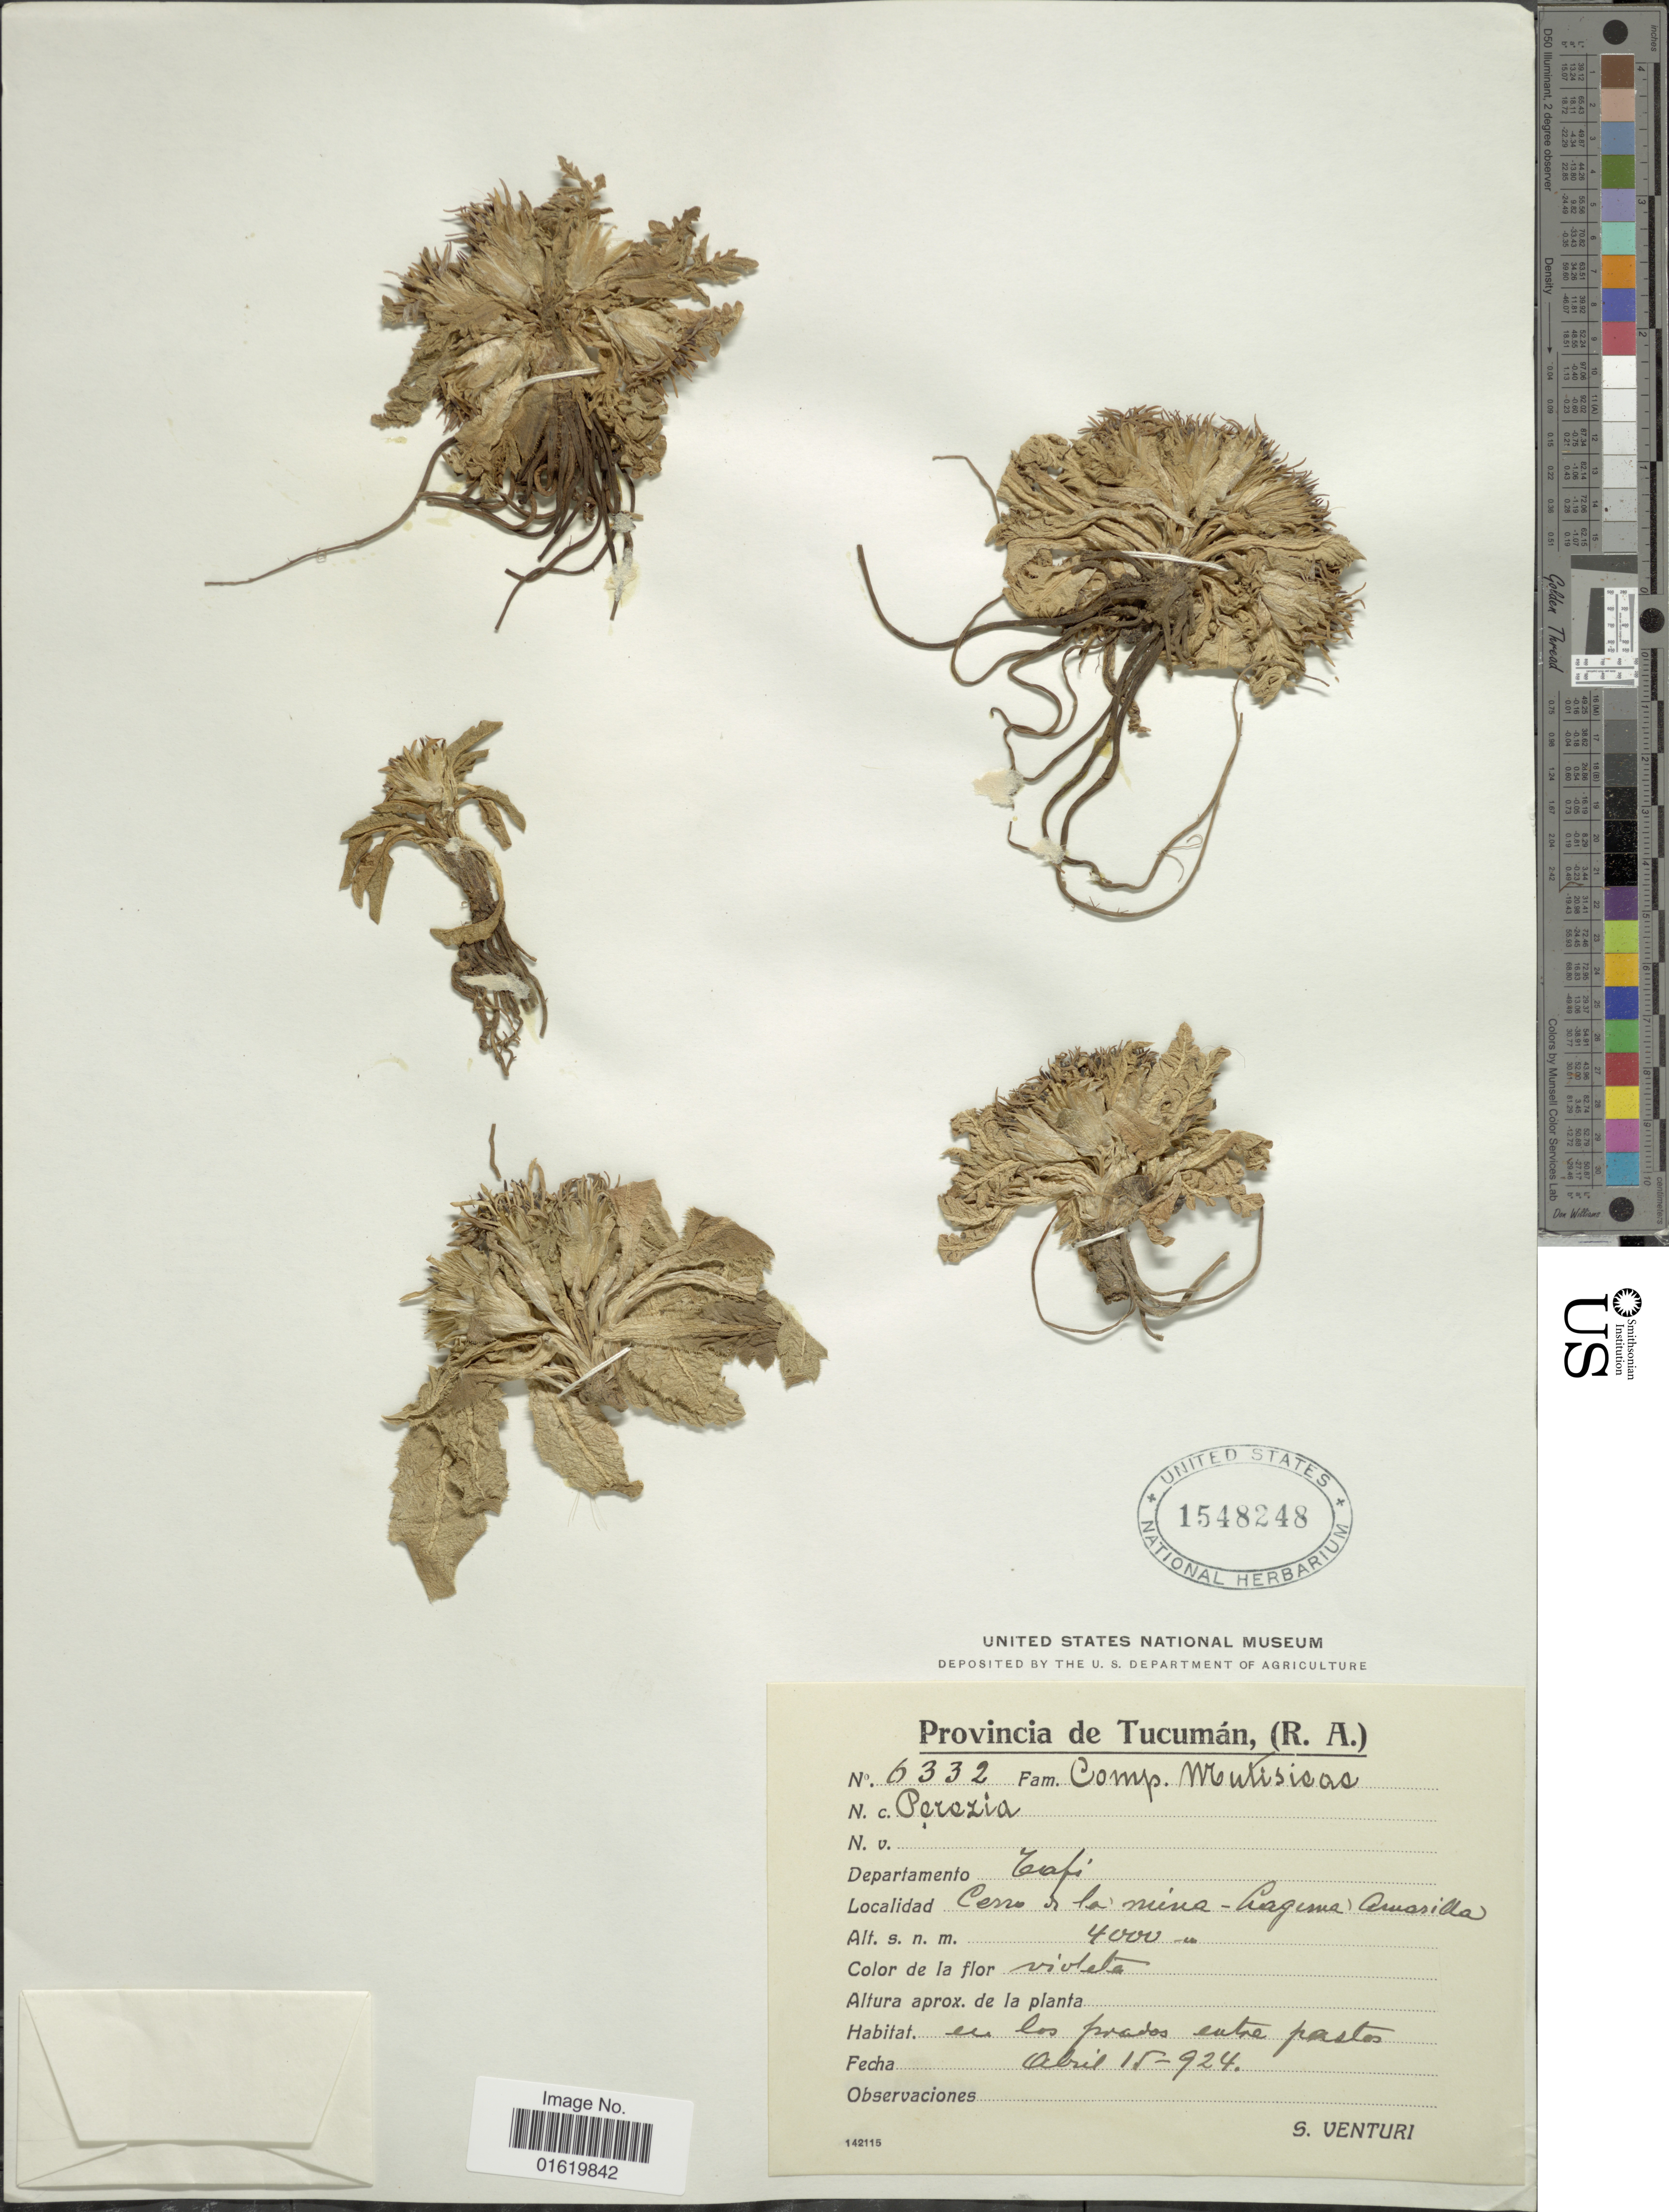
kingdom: Plantae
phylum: Tracheophyta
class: Magnoliopsida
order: Asterales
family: Asteraceae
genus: Perezia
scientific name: Perezia sp.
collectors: S. Venturi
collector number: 6332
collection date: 1924-04-15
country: Argentina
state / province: Tucuman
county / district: Tafi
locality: Cerro de la mina-Laguna Amarilla.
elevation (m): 4000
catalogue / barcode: US 1548248